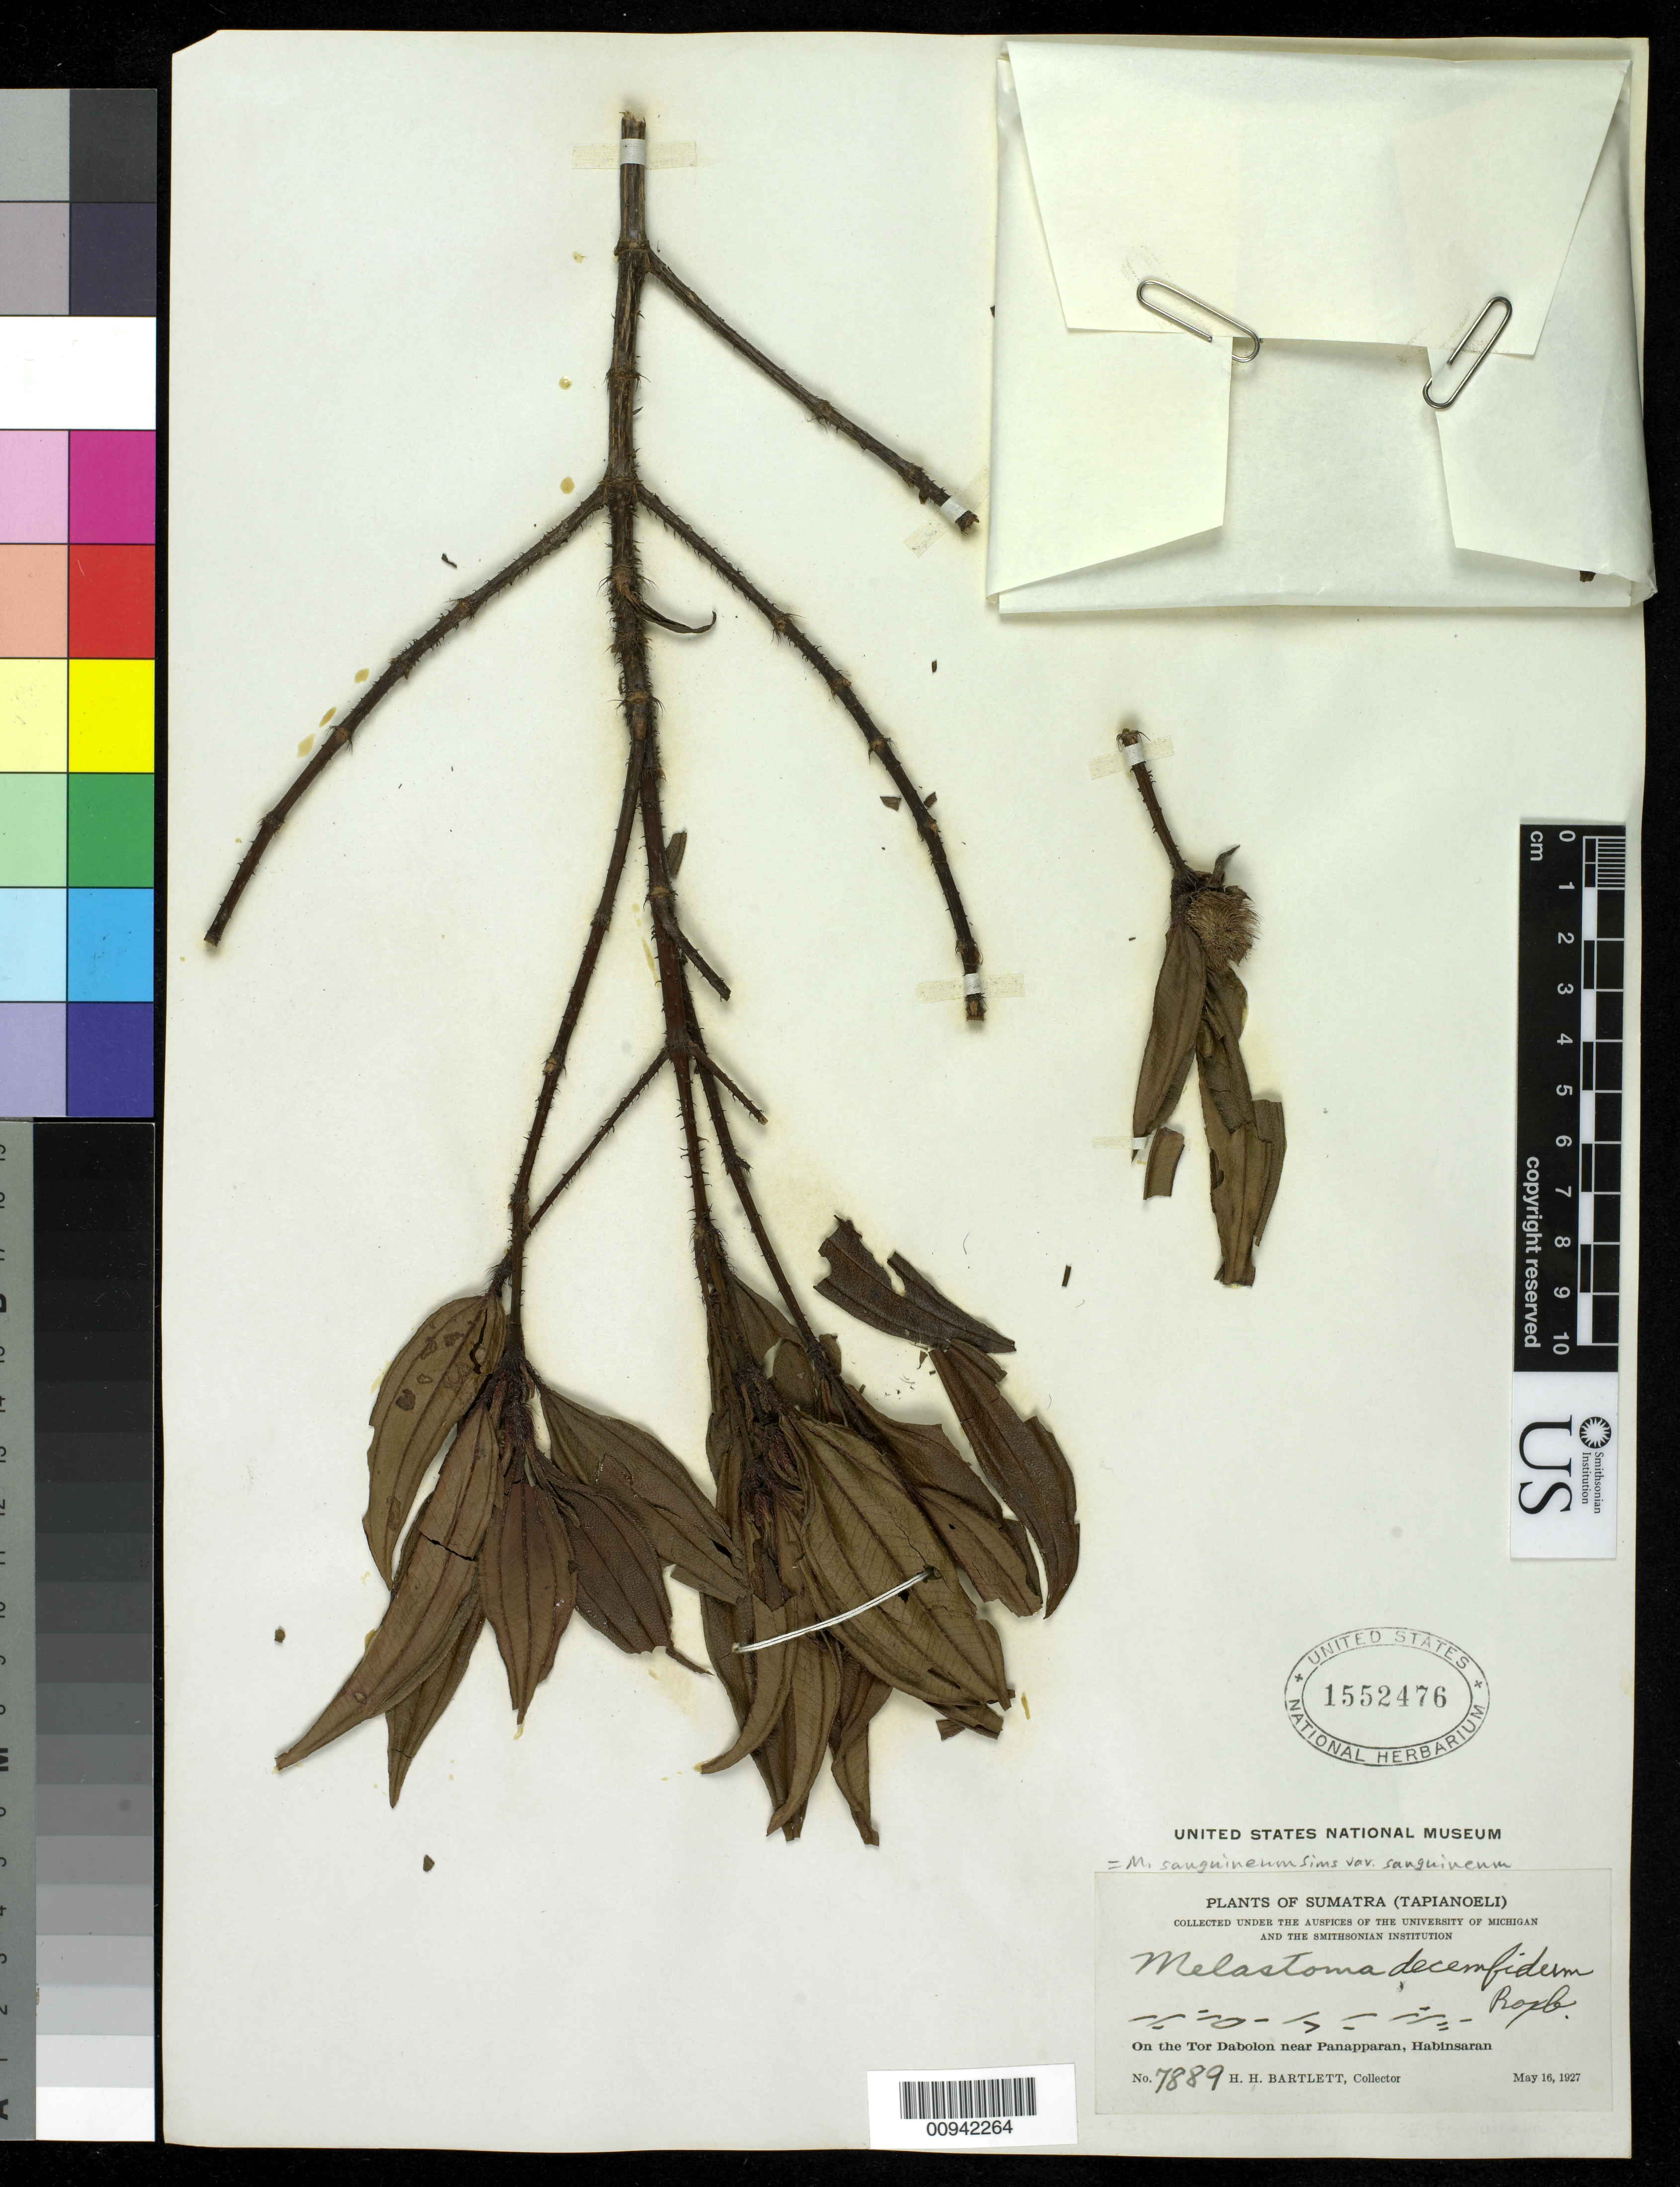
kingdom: Plantae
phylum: Tracheophyta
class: Magnoliopsida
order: Myrtales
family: Melastomataceae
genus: Melastoma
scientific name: Melastoma sanguineum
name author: Sims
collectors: H. H. Bartlett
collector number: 7889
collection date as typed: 16 May 1927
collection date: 1927-05-16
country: Indonesia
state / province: Sumatra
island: Sumatra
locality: on the Tor Dabolon near Panapparan, Habinsaran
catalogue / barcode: US 1552476